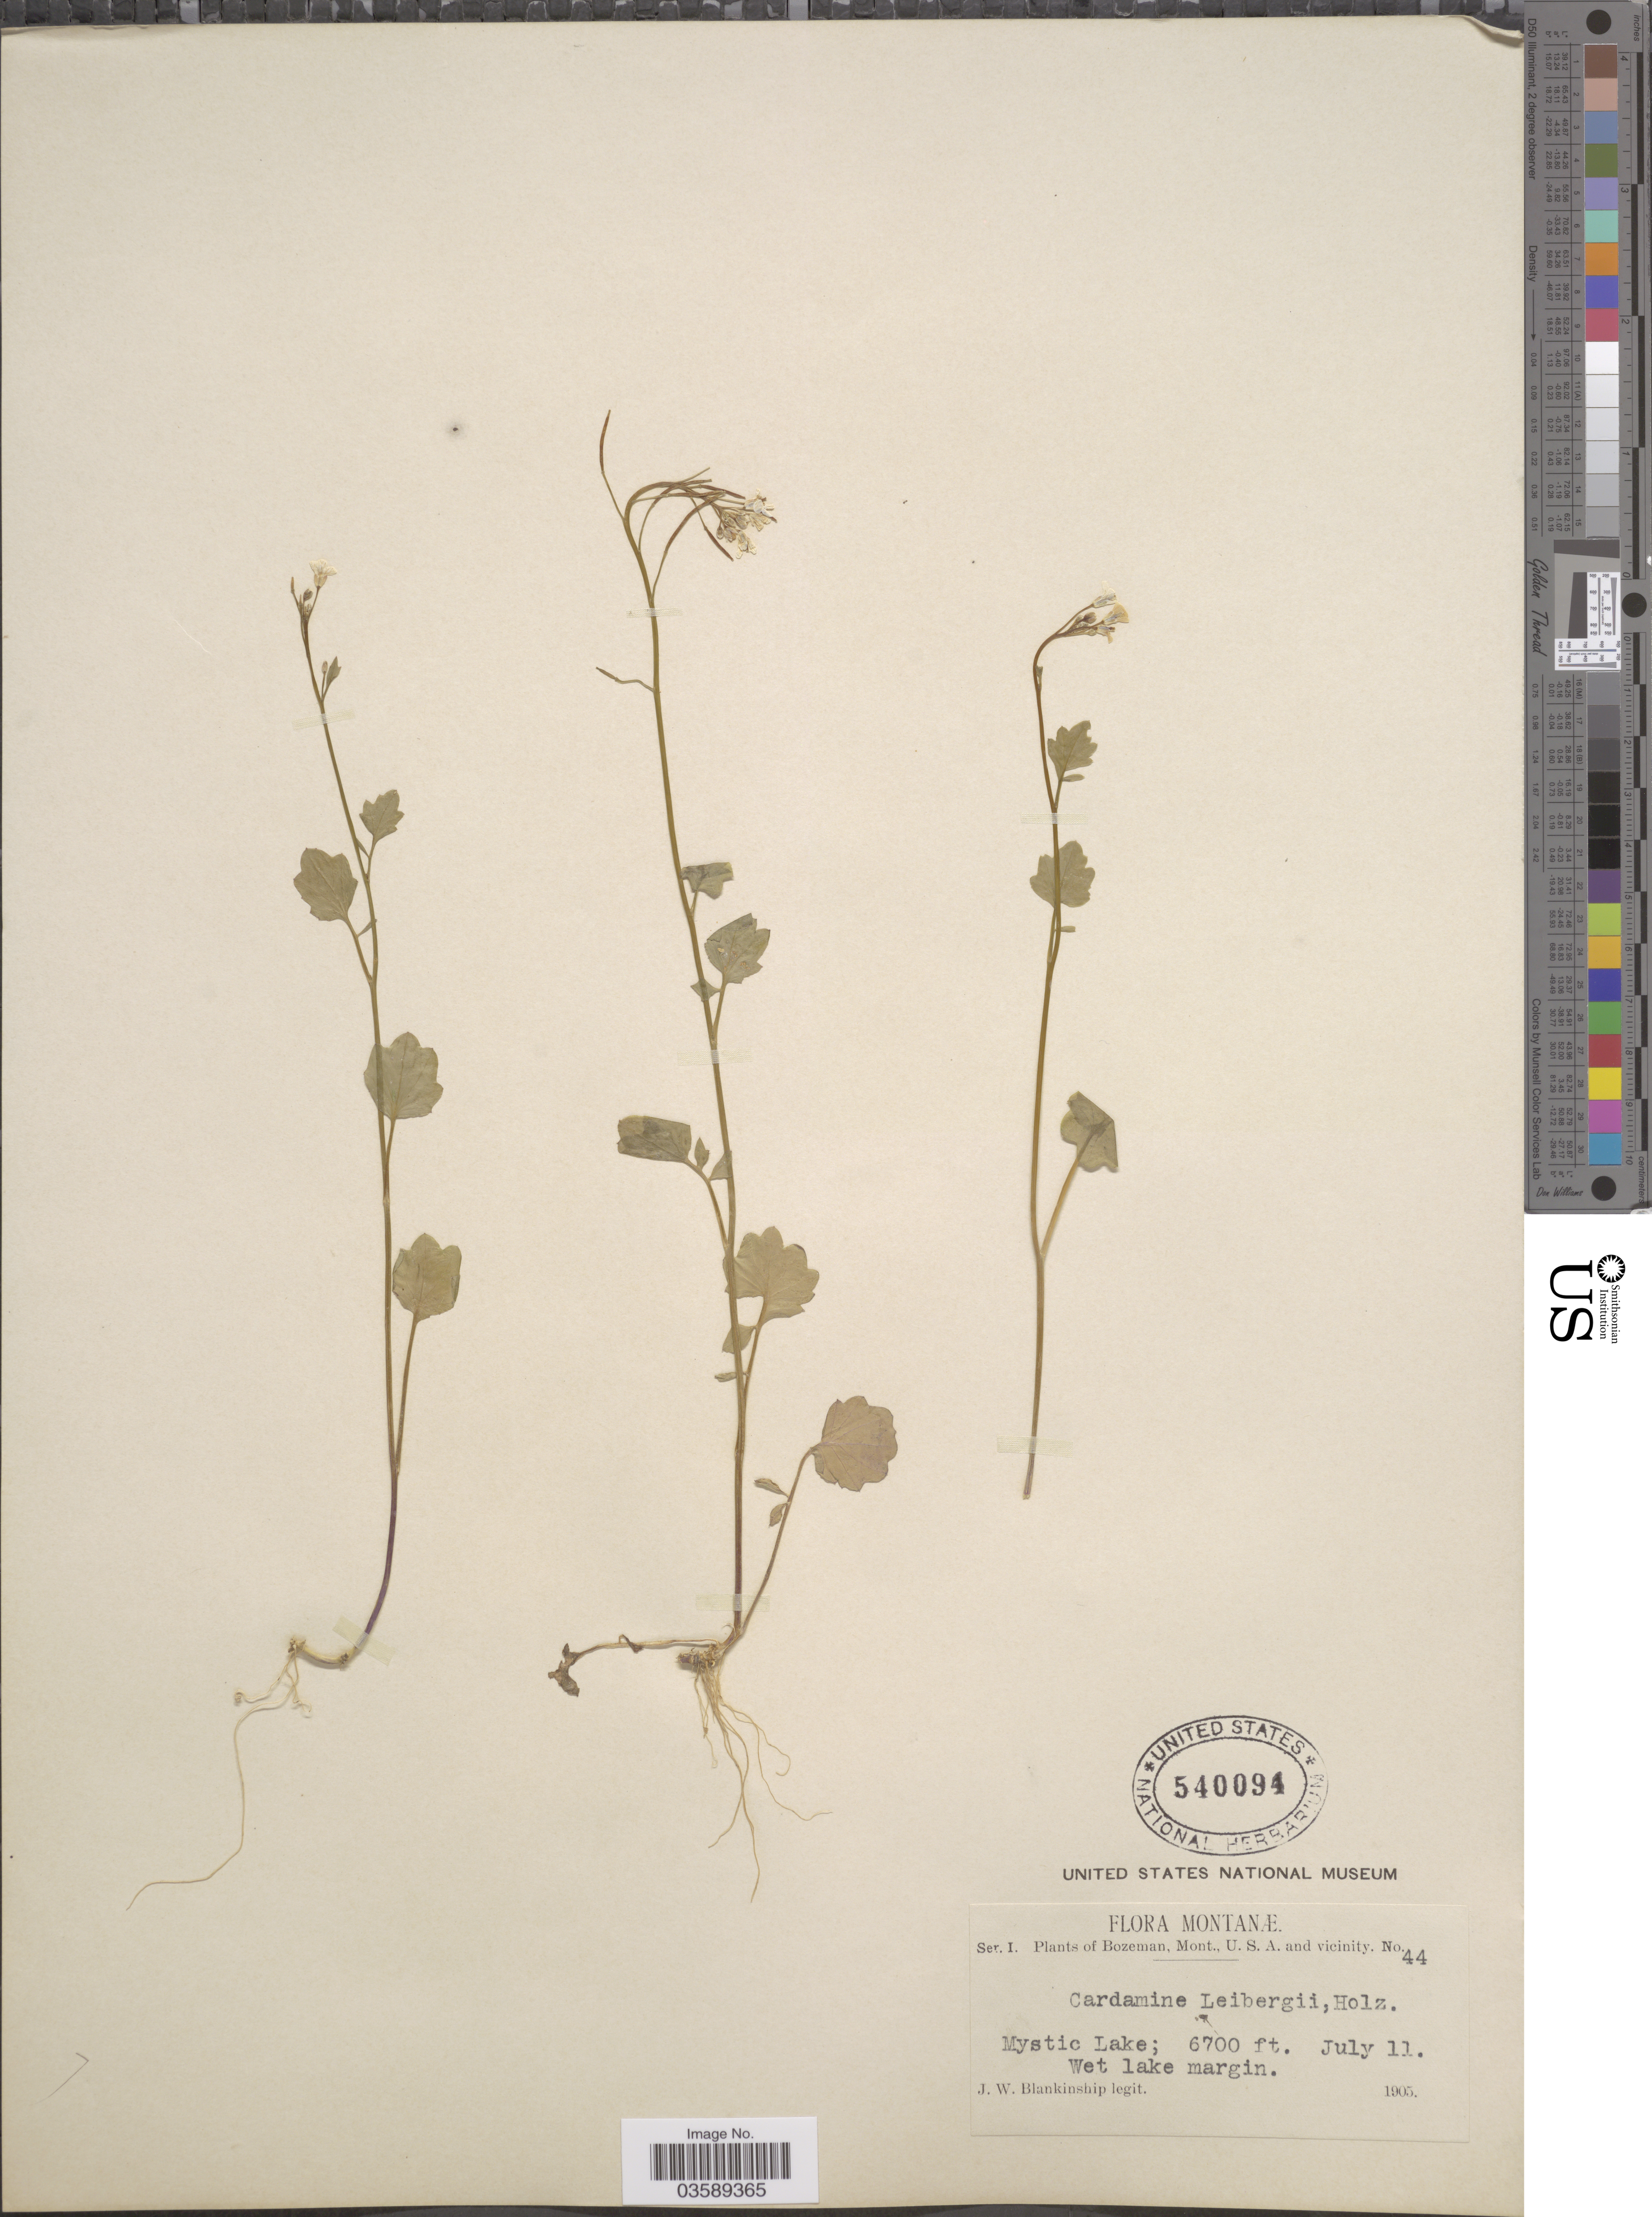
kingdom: Plantae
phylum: Tracheophyta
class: Magnoliopsida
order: Brassicales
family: Brassicaceae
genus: Cardamine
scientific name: Cardamine leibergii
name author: Holz.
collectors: J. W. Blankinship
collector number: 44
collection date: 1905-07-11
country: United States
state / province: Montana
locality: Bozeman, Mont., and vicinity. Mystic Lake.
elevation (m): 2042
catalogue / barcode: US 540094